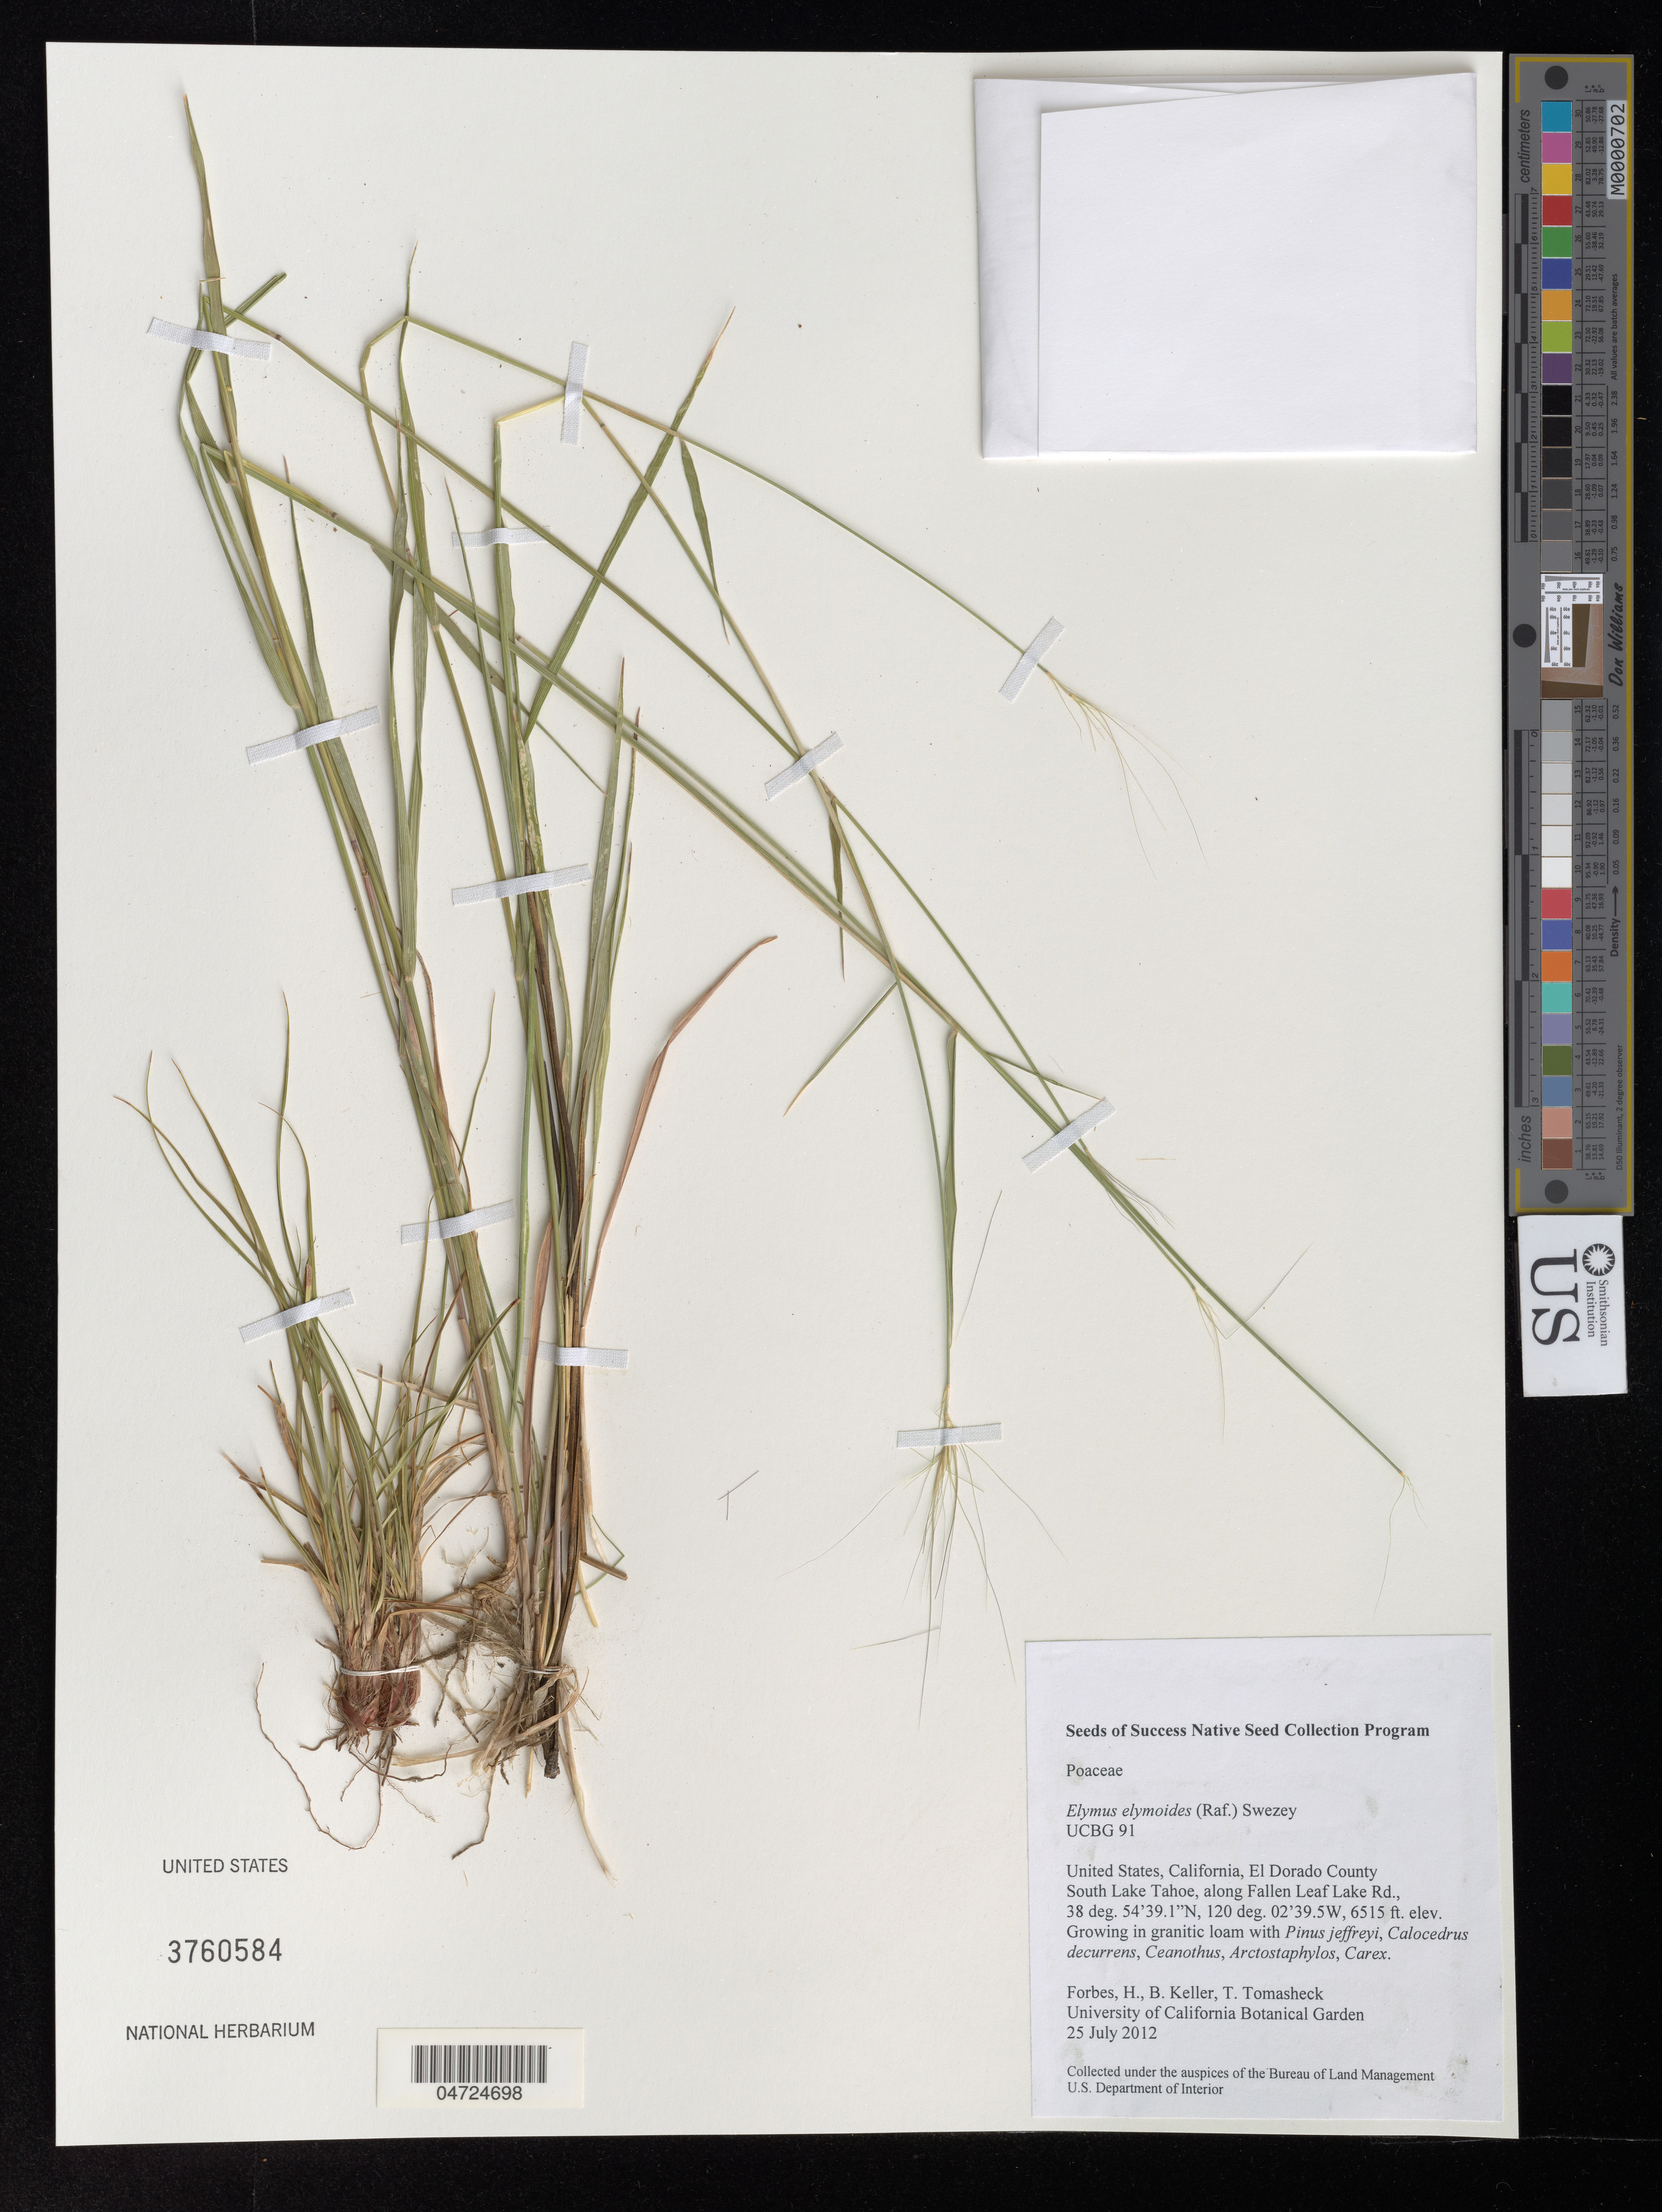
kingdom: Plantae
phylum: Tracheophyta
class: Liliopsida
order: Poales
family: Poaceae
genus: Elymus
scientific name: Elymus elymoides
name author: (Raf.) Swezey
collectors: H. Forbes, B. Keller & T. Tomashek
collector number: UCBG 91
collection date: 2012-07-25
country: United States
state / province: California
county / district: El Dorado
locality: El Dorado County. South Lake Tahoe, along Fallen Leaf Lake Rd.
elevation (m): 1986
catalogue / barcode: US 3760584